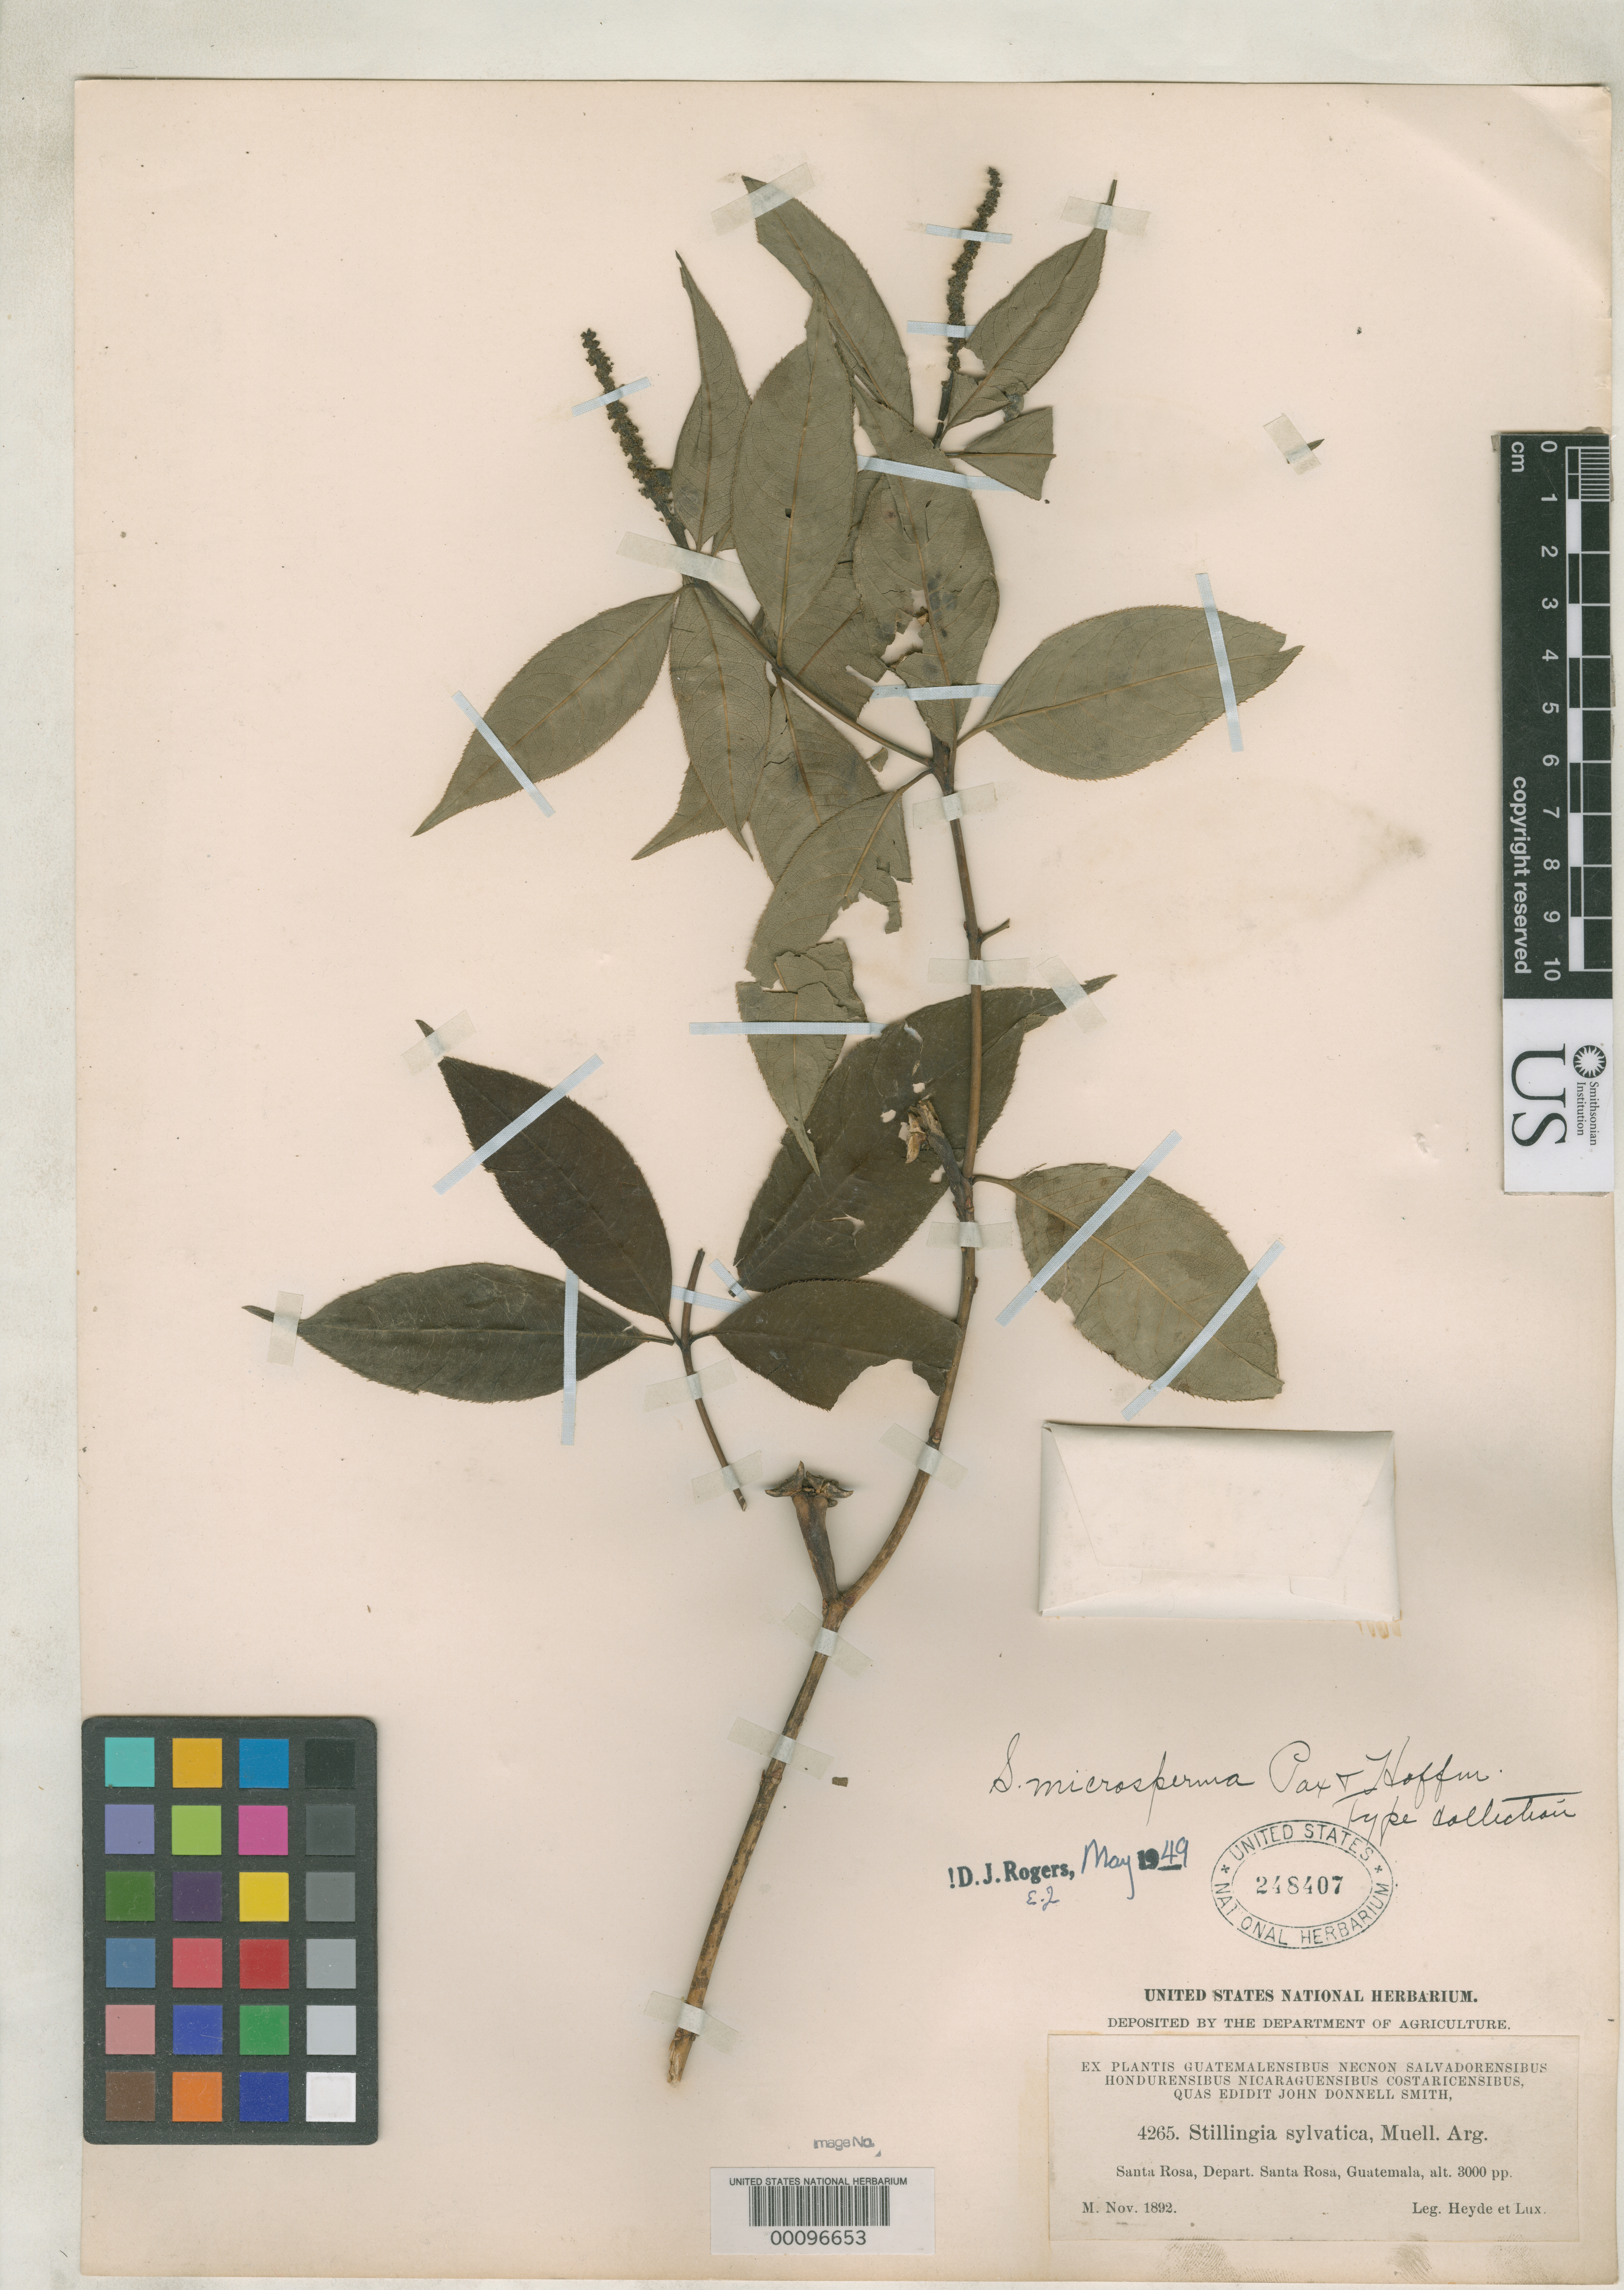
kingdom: Plantae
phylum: Tracheophyta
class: Magnoliopsida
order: Malpighiales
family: Euphorbiaceae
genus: Stillingia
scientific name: Stillingia microsperma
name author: Pax & K. Hoffm. in Engl.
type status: Isotype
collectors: E. T. Heyde & E. Lux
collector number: J.D.S. 4265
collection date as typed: Nov 1892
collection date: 1892-11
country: Guatemala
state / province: Santa Rosa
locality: Santa Rosa.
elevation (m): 1000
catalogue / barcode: US 248407